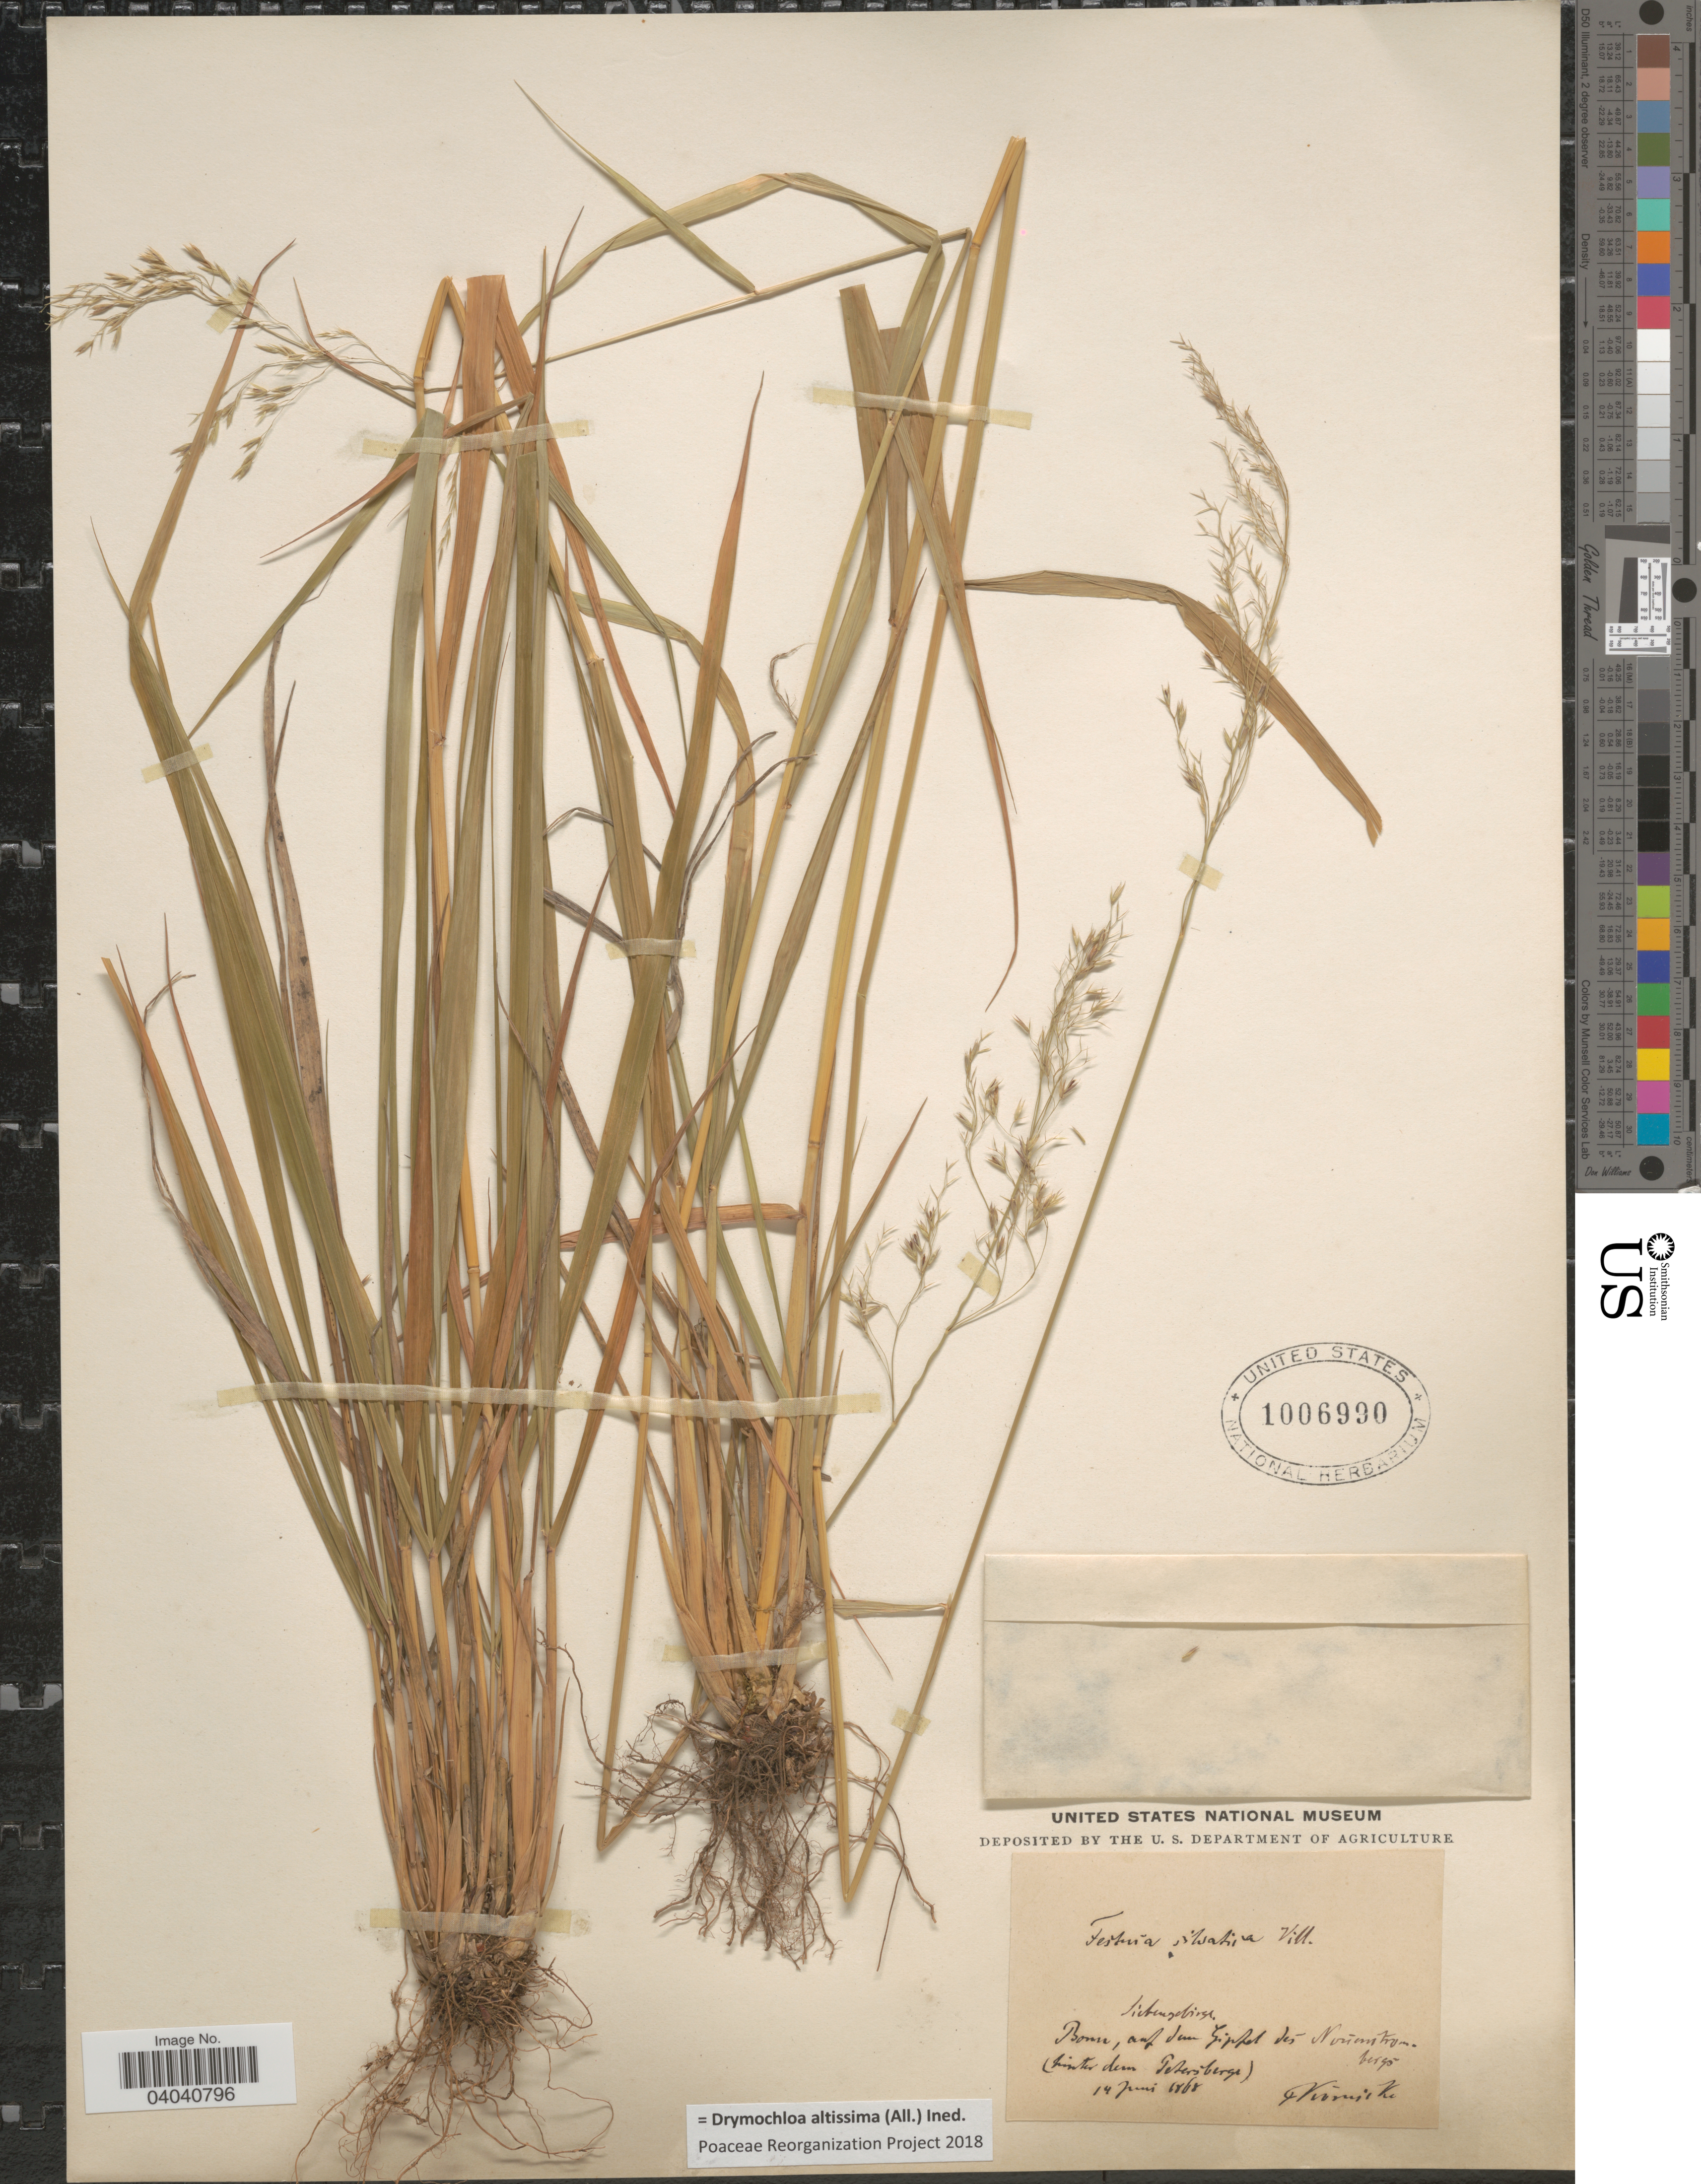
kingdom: Plantae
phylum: Tracheophyta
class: Liliopsida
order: Poales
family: Poaceae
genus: Drymochloa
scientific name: Drymochloa altissima (All.) ined.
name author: (All.)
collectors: Körnicke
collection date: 1868-06-14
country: Germany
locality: Siebengebirge. Bonn, auf dem Gippel des Noviemstrom [interpreted]. (Inter dem Petersberge).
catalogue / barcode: US 1006990